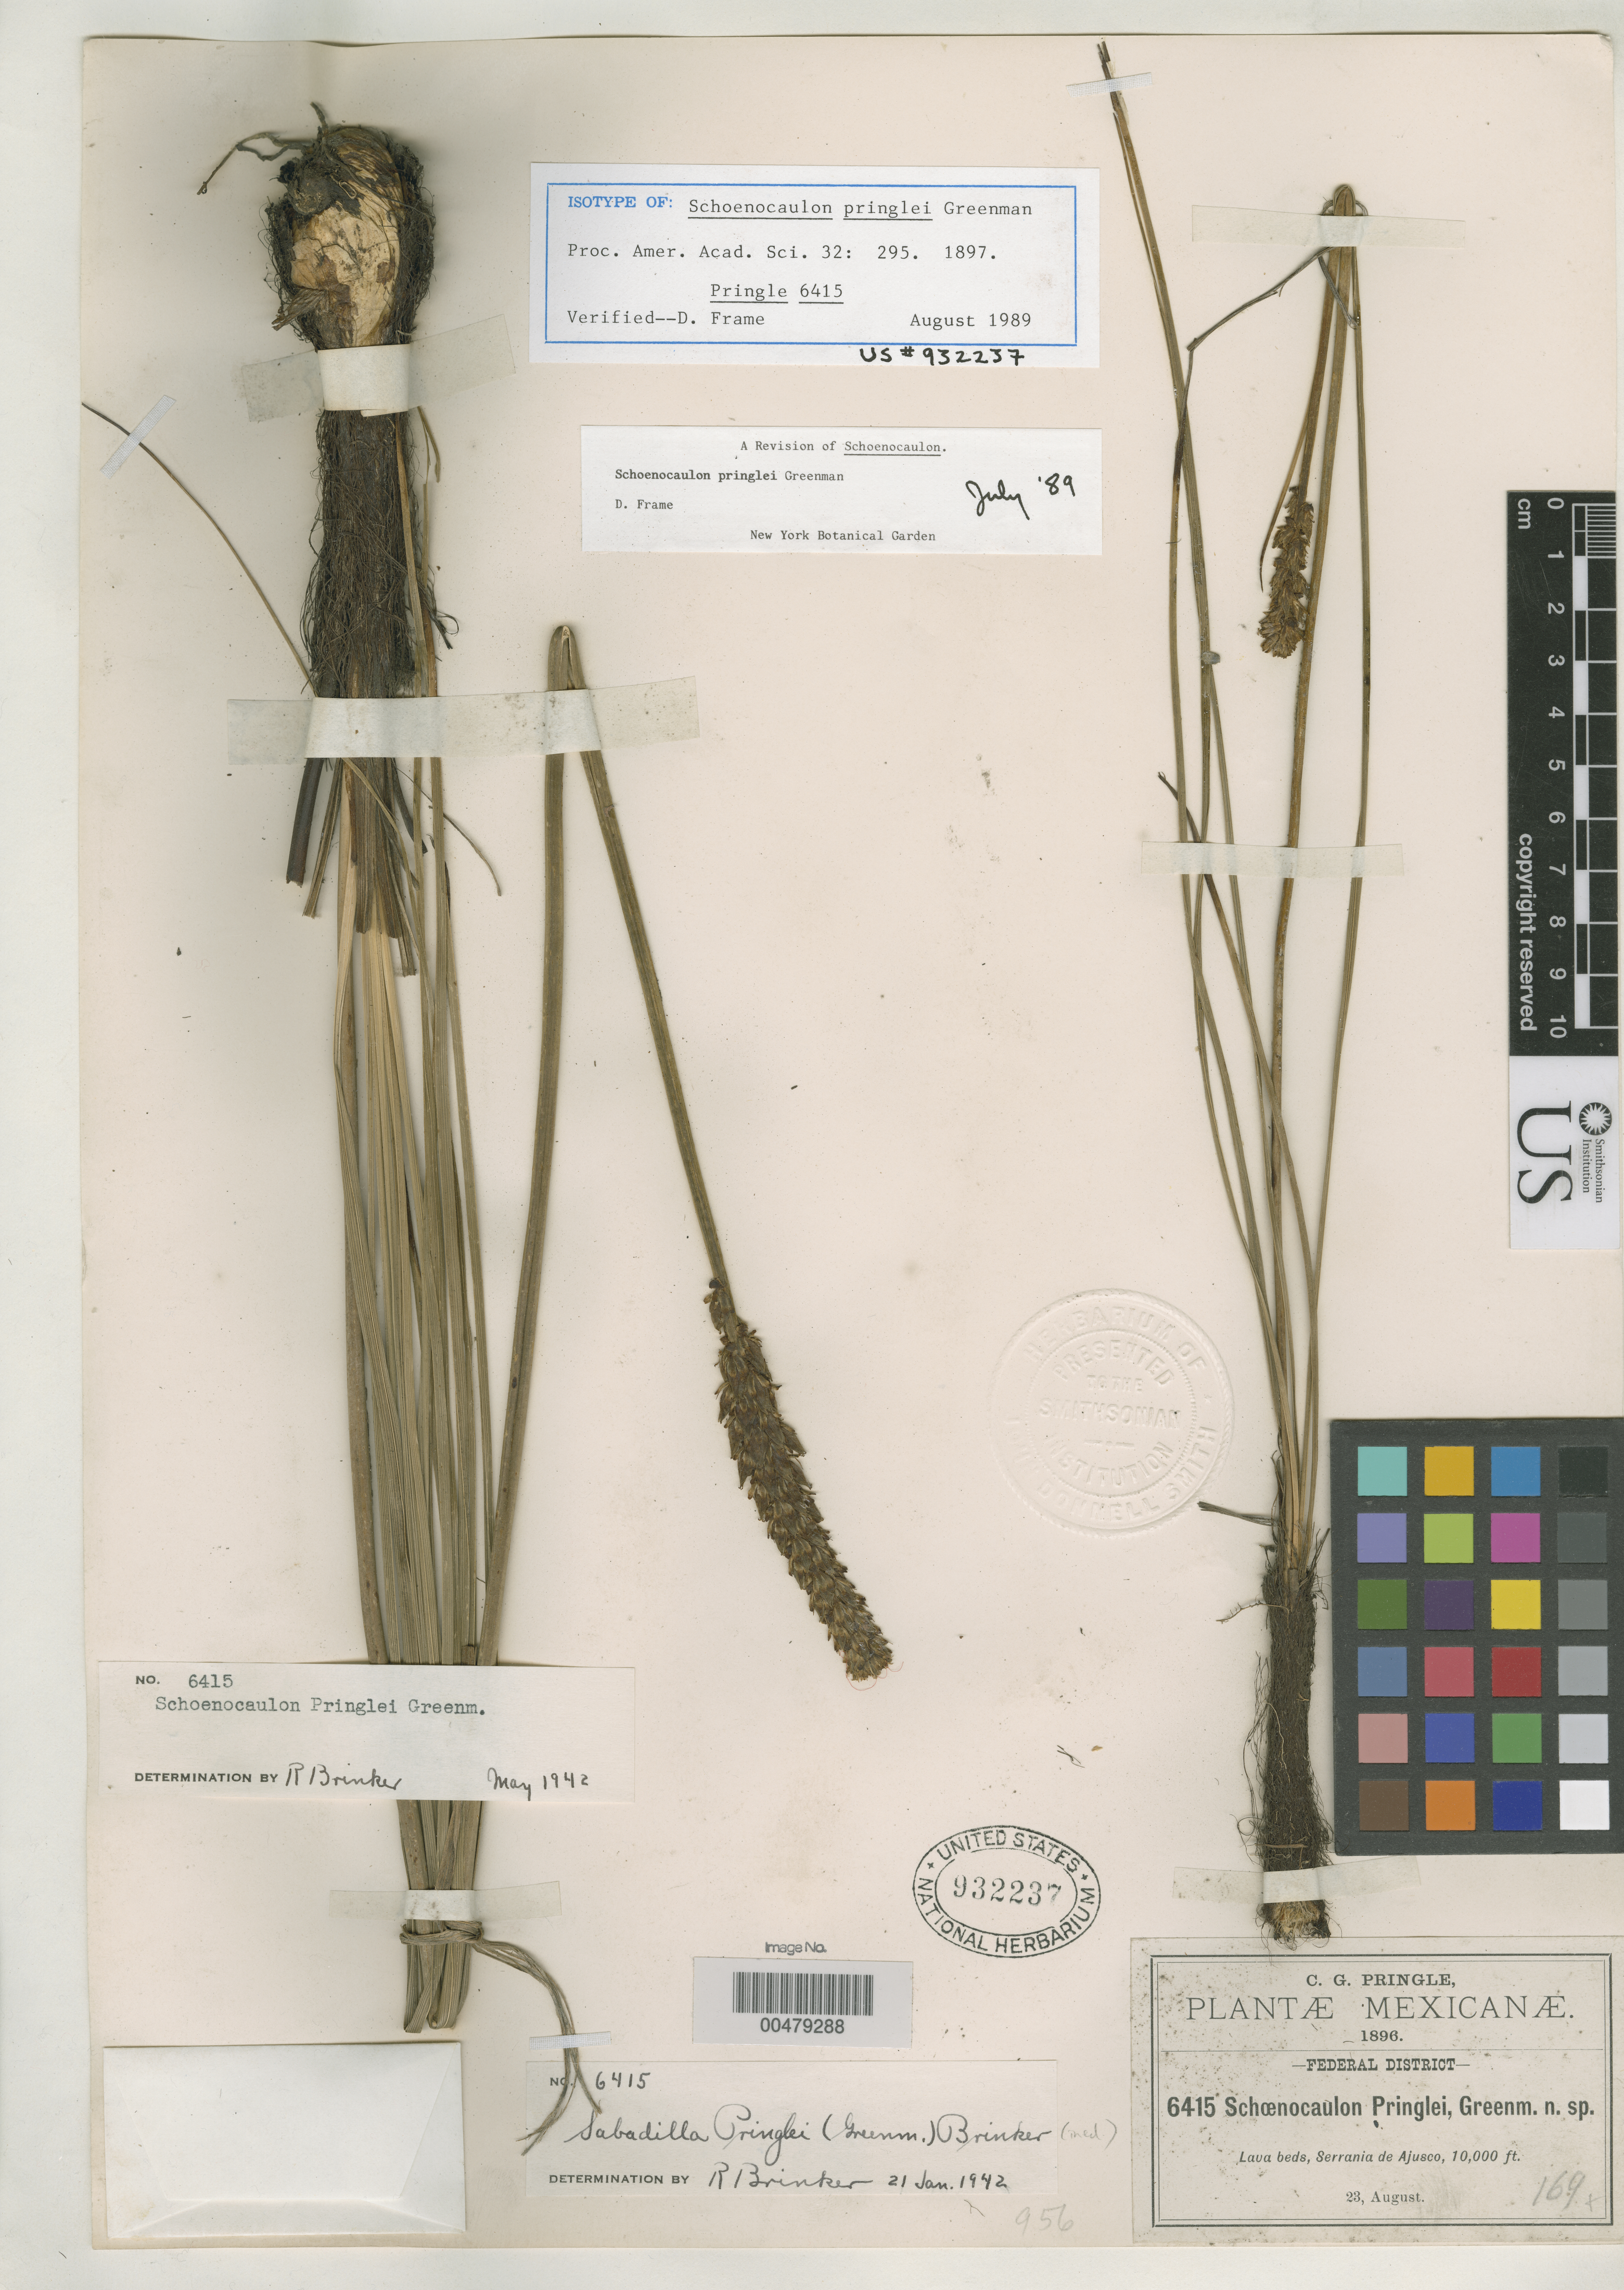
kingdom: Plantae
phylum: Tracheophyta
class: Liliopsida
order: Liliales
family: Melanthiaceae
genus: Schoenocaulon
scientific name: Schoenocaulon pringlei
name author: Greenm.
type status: Isotype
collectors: C. G. Pringle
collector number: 6415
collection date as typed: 23 Aug 1896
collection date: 1896-08-23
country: Mexico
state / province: Distrito Federal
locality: Serrania de Ajusco.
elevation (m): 3048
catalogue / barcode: US 932237